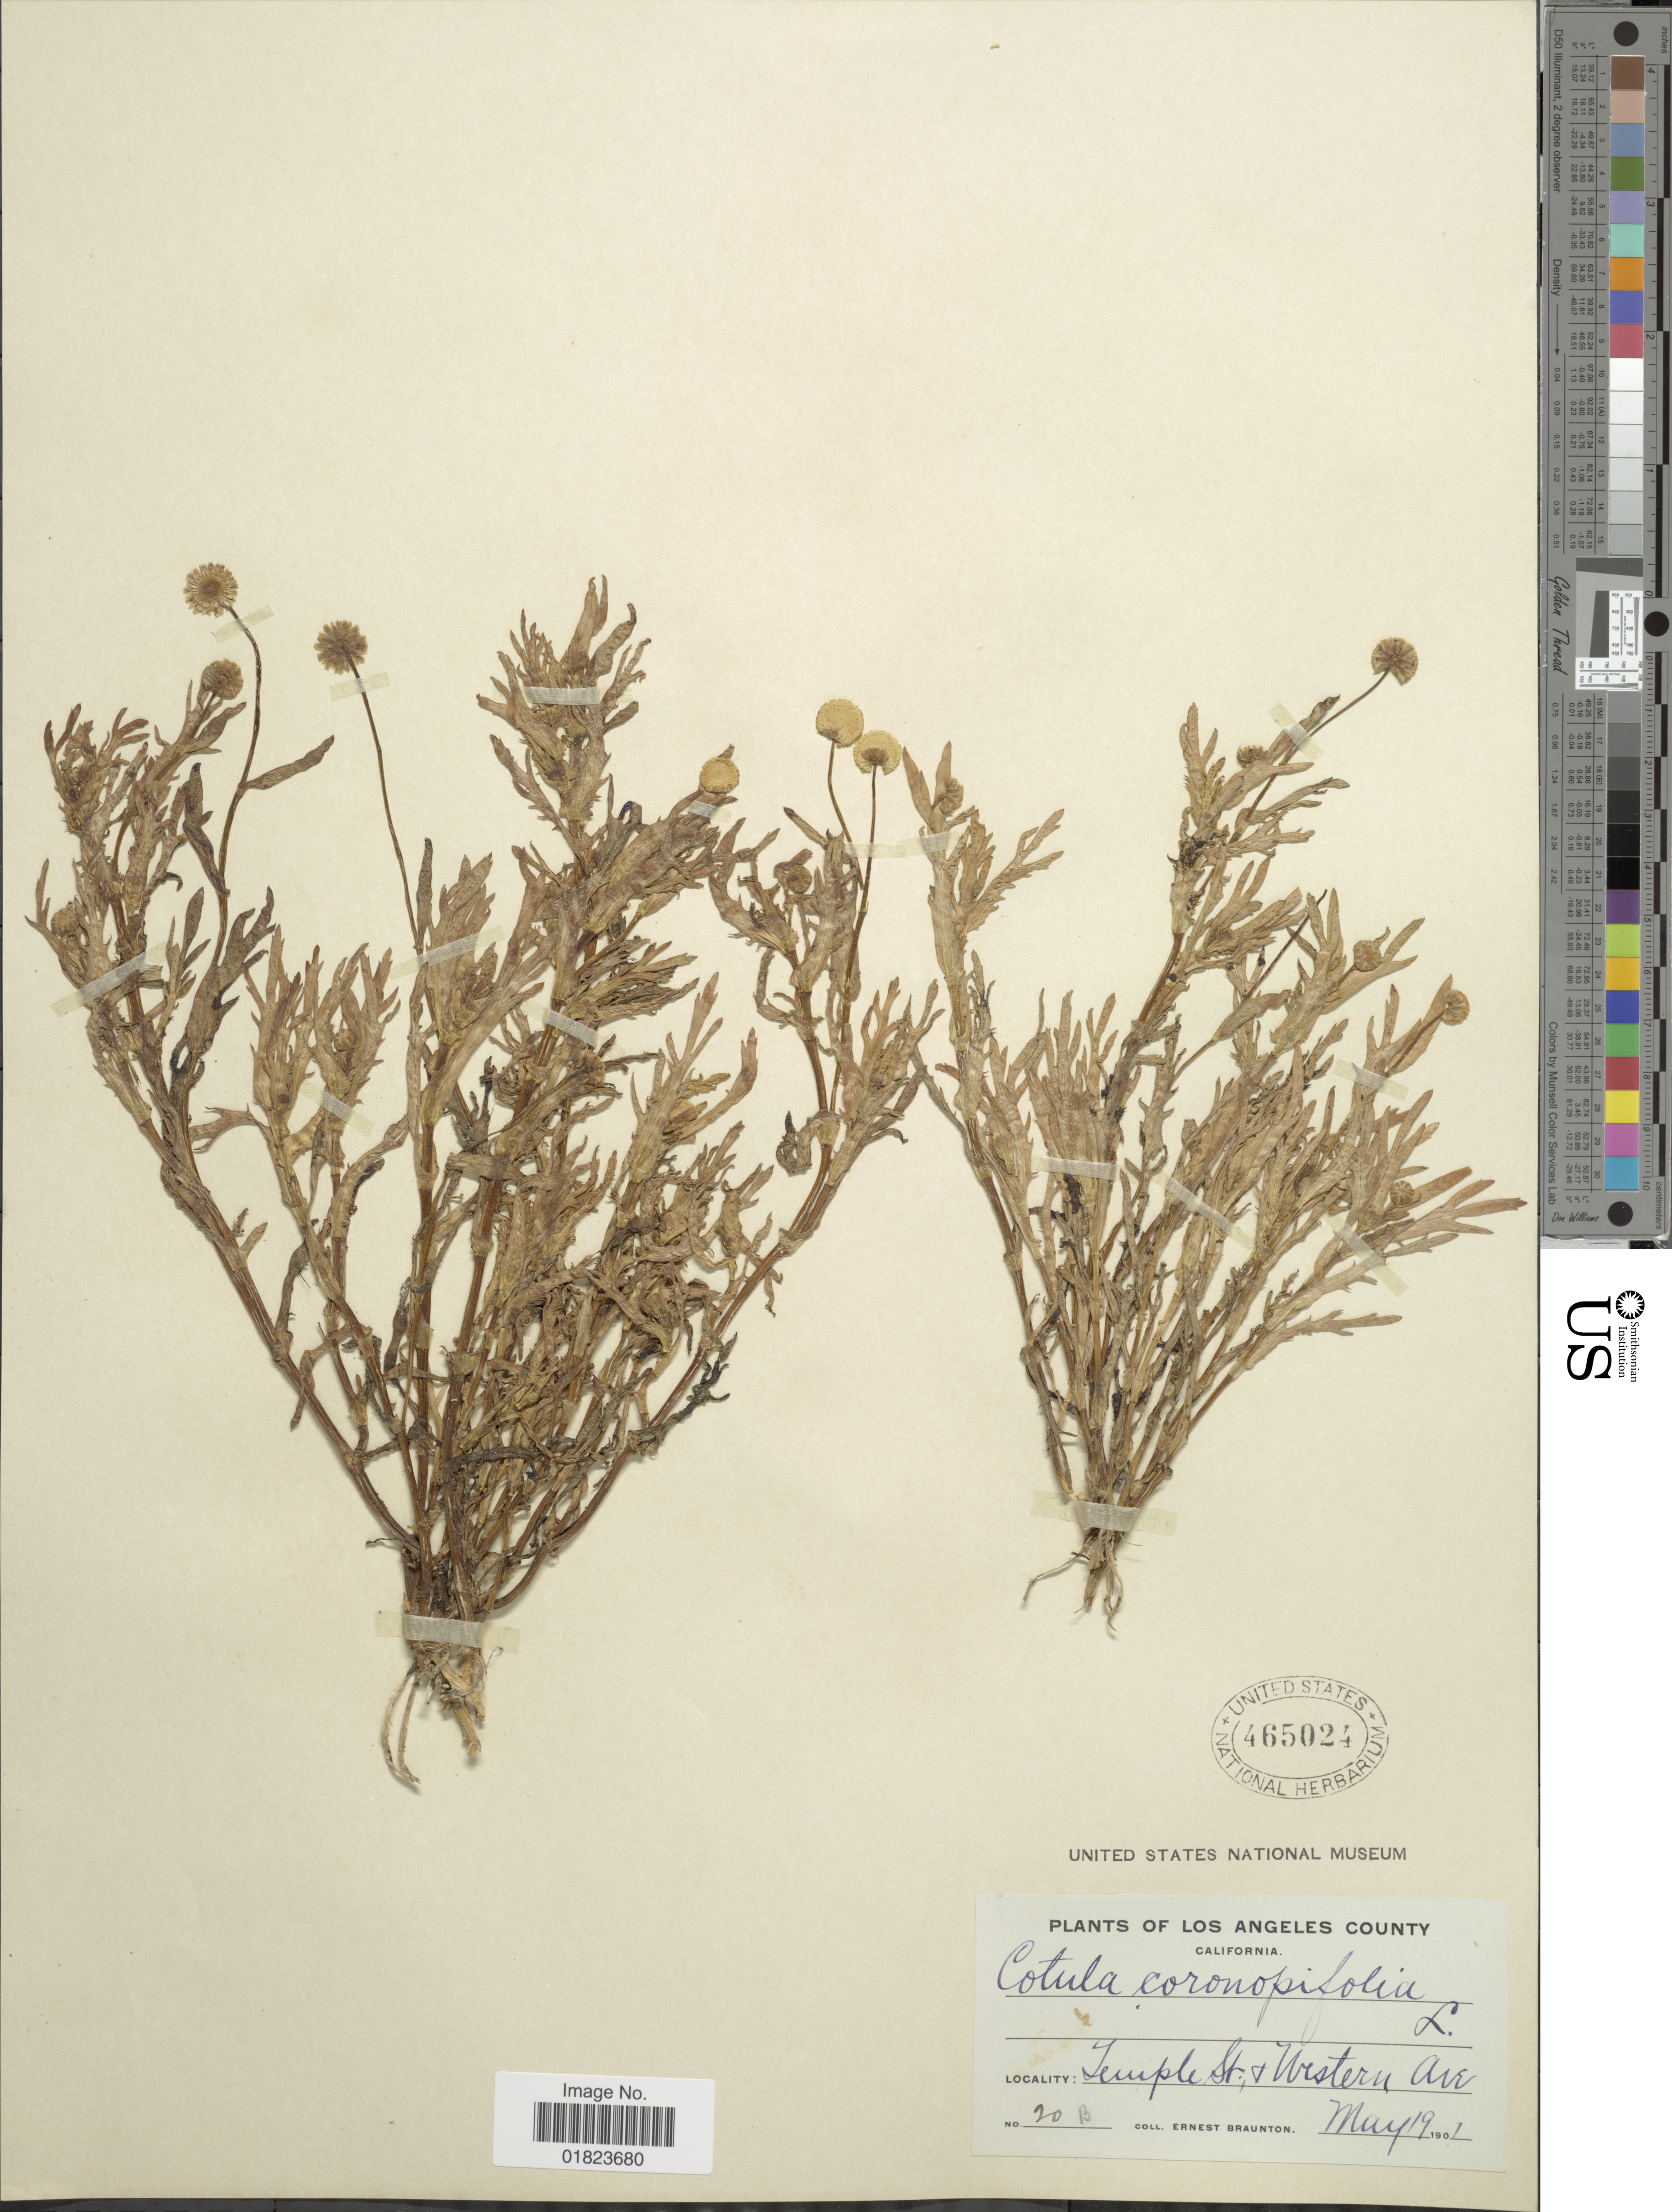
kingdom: Plantae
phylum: Tracheophyta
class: Magnoliopsida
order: Asterales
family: Asteraceae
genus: Cotula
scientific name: Cotula coronopifolia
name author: L.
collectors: E. Braunton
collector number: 20B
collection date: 1901-05-19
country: United States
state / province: California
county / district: Los Angeles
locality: Los Angeles County, California. Temple. St. Western Ave.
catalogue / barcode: US 465024